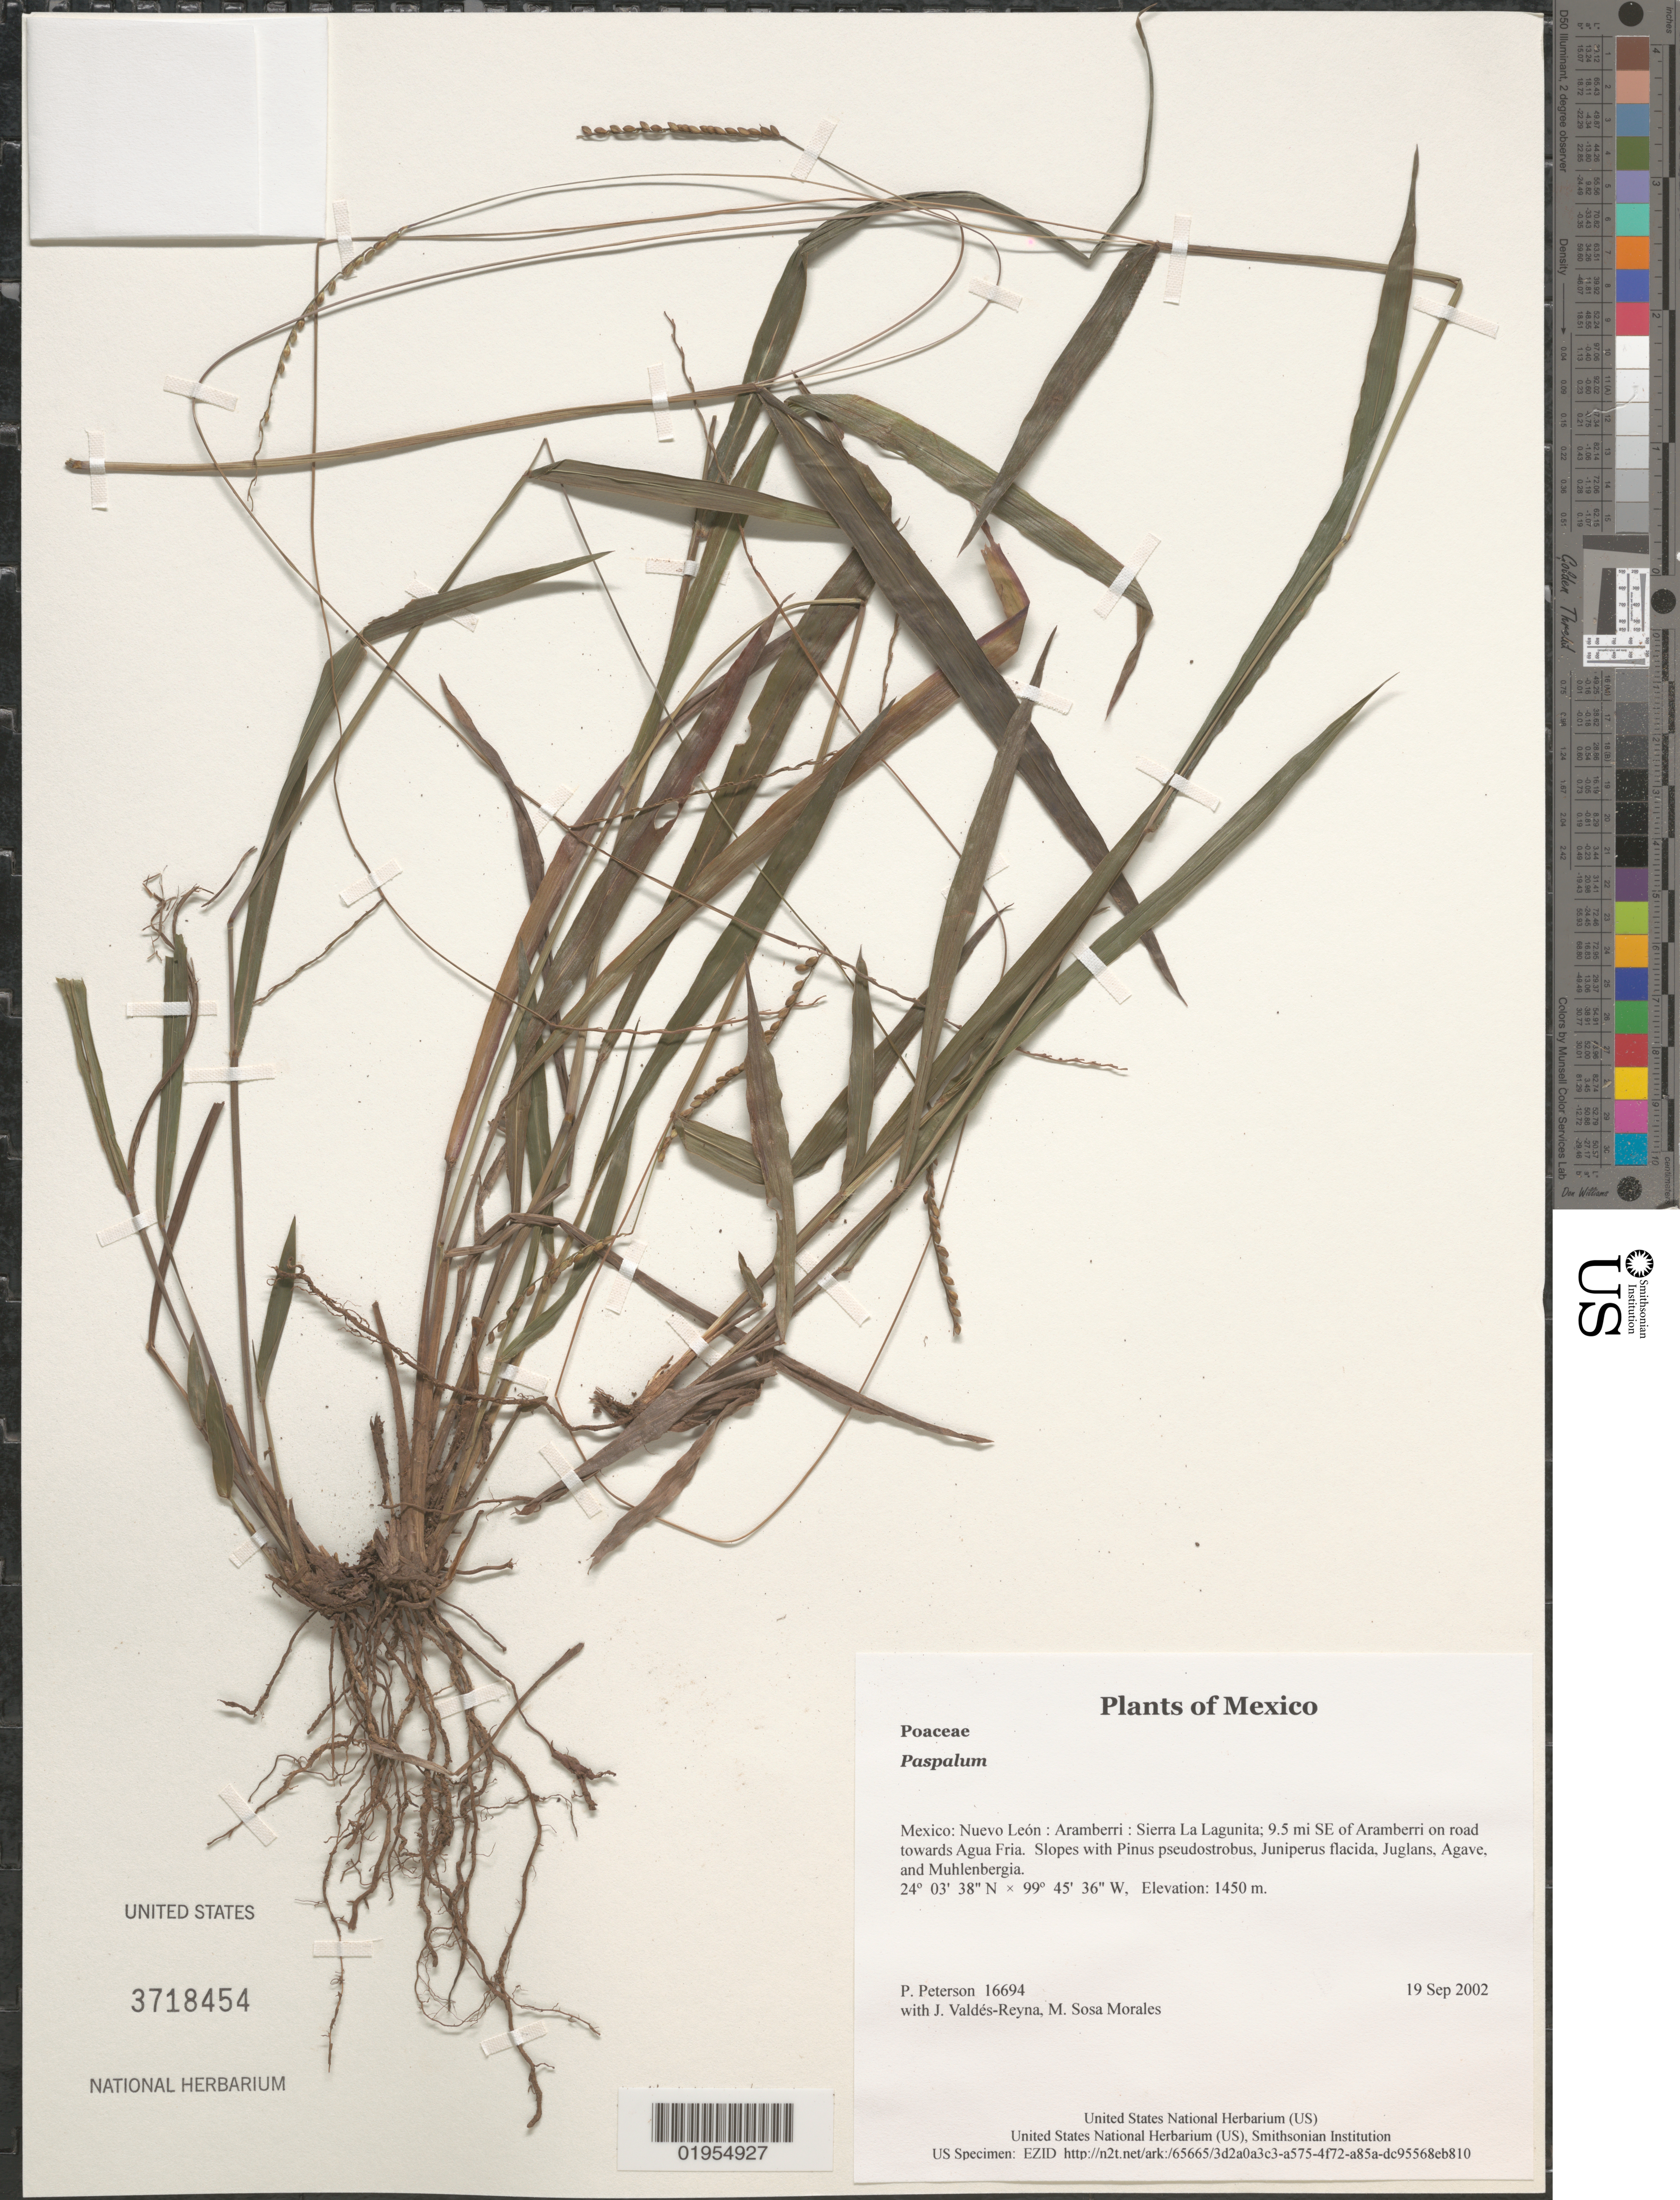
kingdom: Plantae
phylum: Tracheophyta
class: Liliopsida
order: Poales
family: Poaceae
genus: Paspalum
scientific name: Paspalum sp.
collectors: P. M. Peterson, J. Valdés-Reyna & M. Sosa Morales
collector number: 16694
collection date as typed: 19 Sep 2002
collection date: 2002-09-19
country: Mexico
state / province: Nuevo León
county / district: Aramberri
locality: Sierra La Lagunita; 9.5 mi SE of Aramberri on road towards Agua Fria. Slopes with Pinus pseudostrobus, Juniperus flacida, Juglans, Agave, and Muhlenbergia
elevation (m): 1450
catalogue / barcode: US 3718454